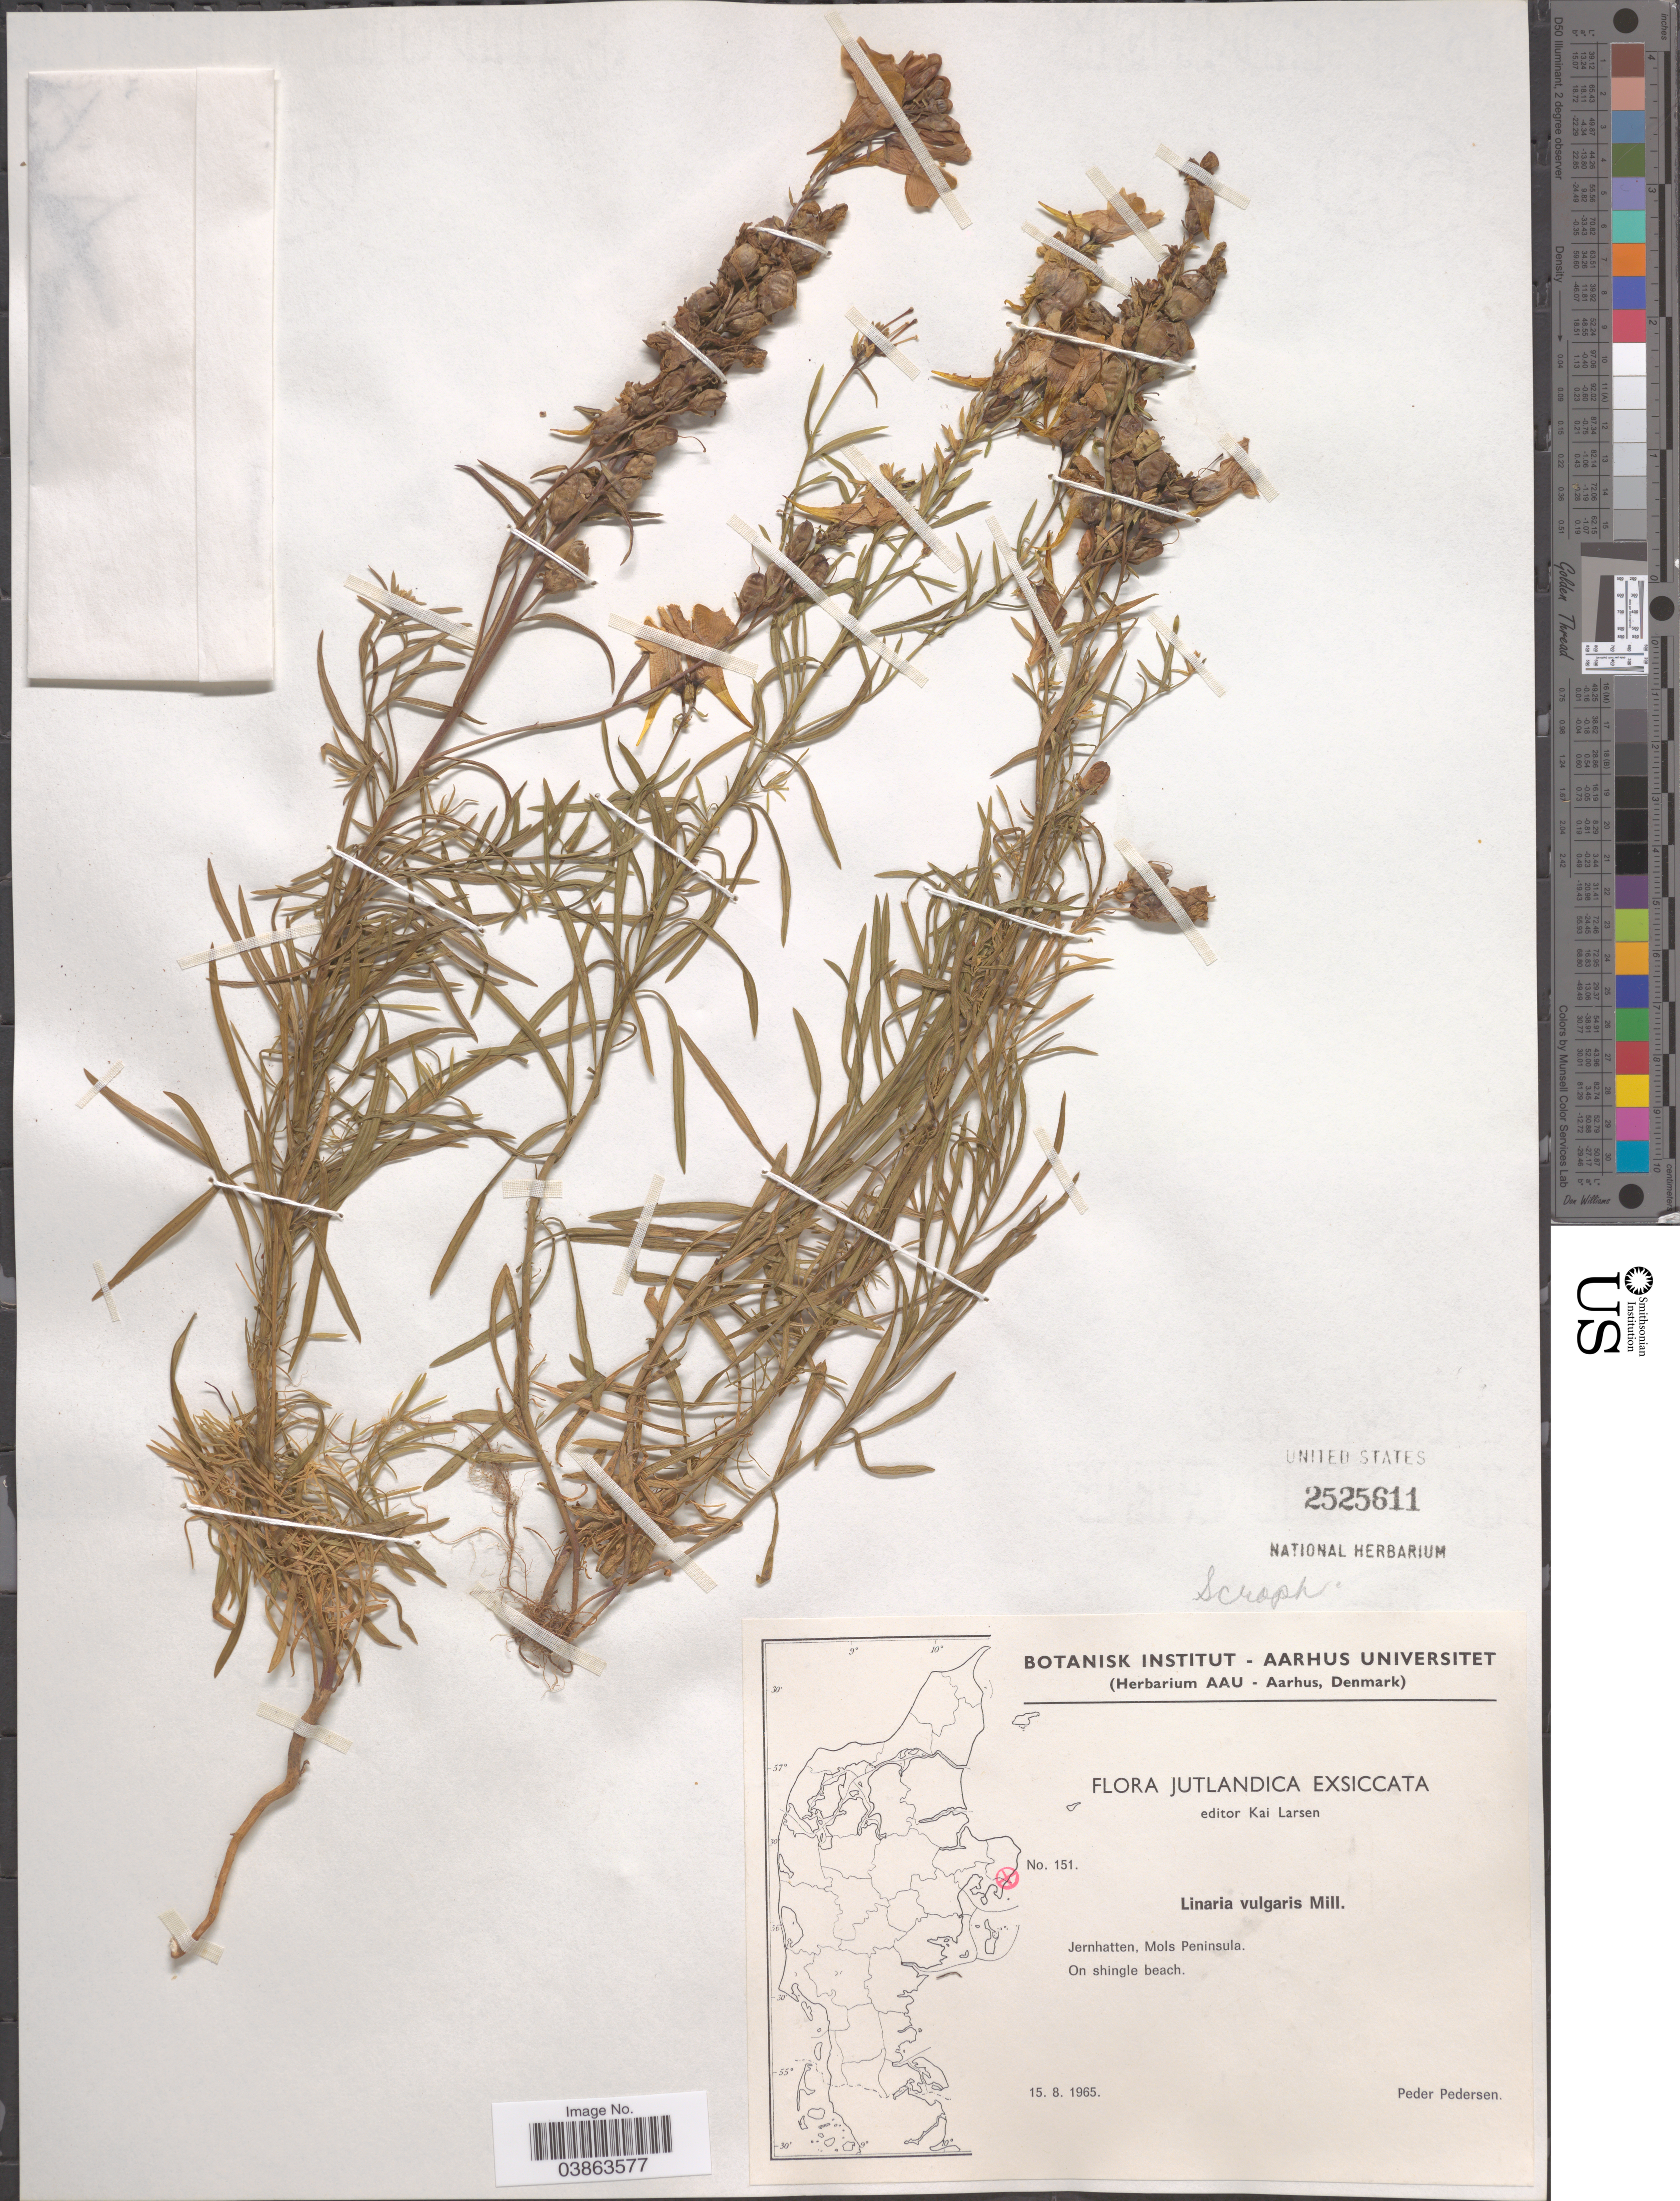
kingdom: Plantae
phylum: Tracheophyta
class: Magnoliopsida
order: Lamiales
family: Plantaginaceae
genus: Linaria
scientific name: Linaria vulgaris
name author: Mill.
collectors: P. Pedersen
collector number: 151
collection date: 1965-08-15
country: Denmark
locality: Jutlandica. Jernhatten, Mols Peninsula.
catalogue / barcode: US 2525611